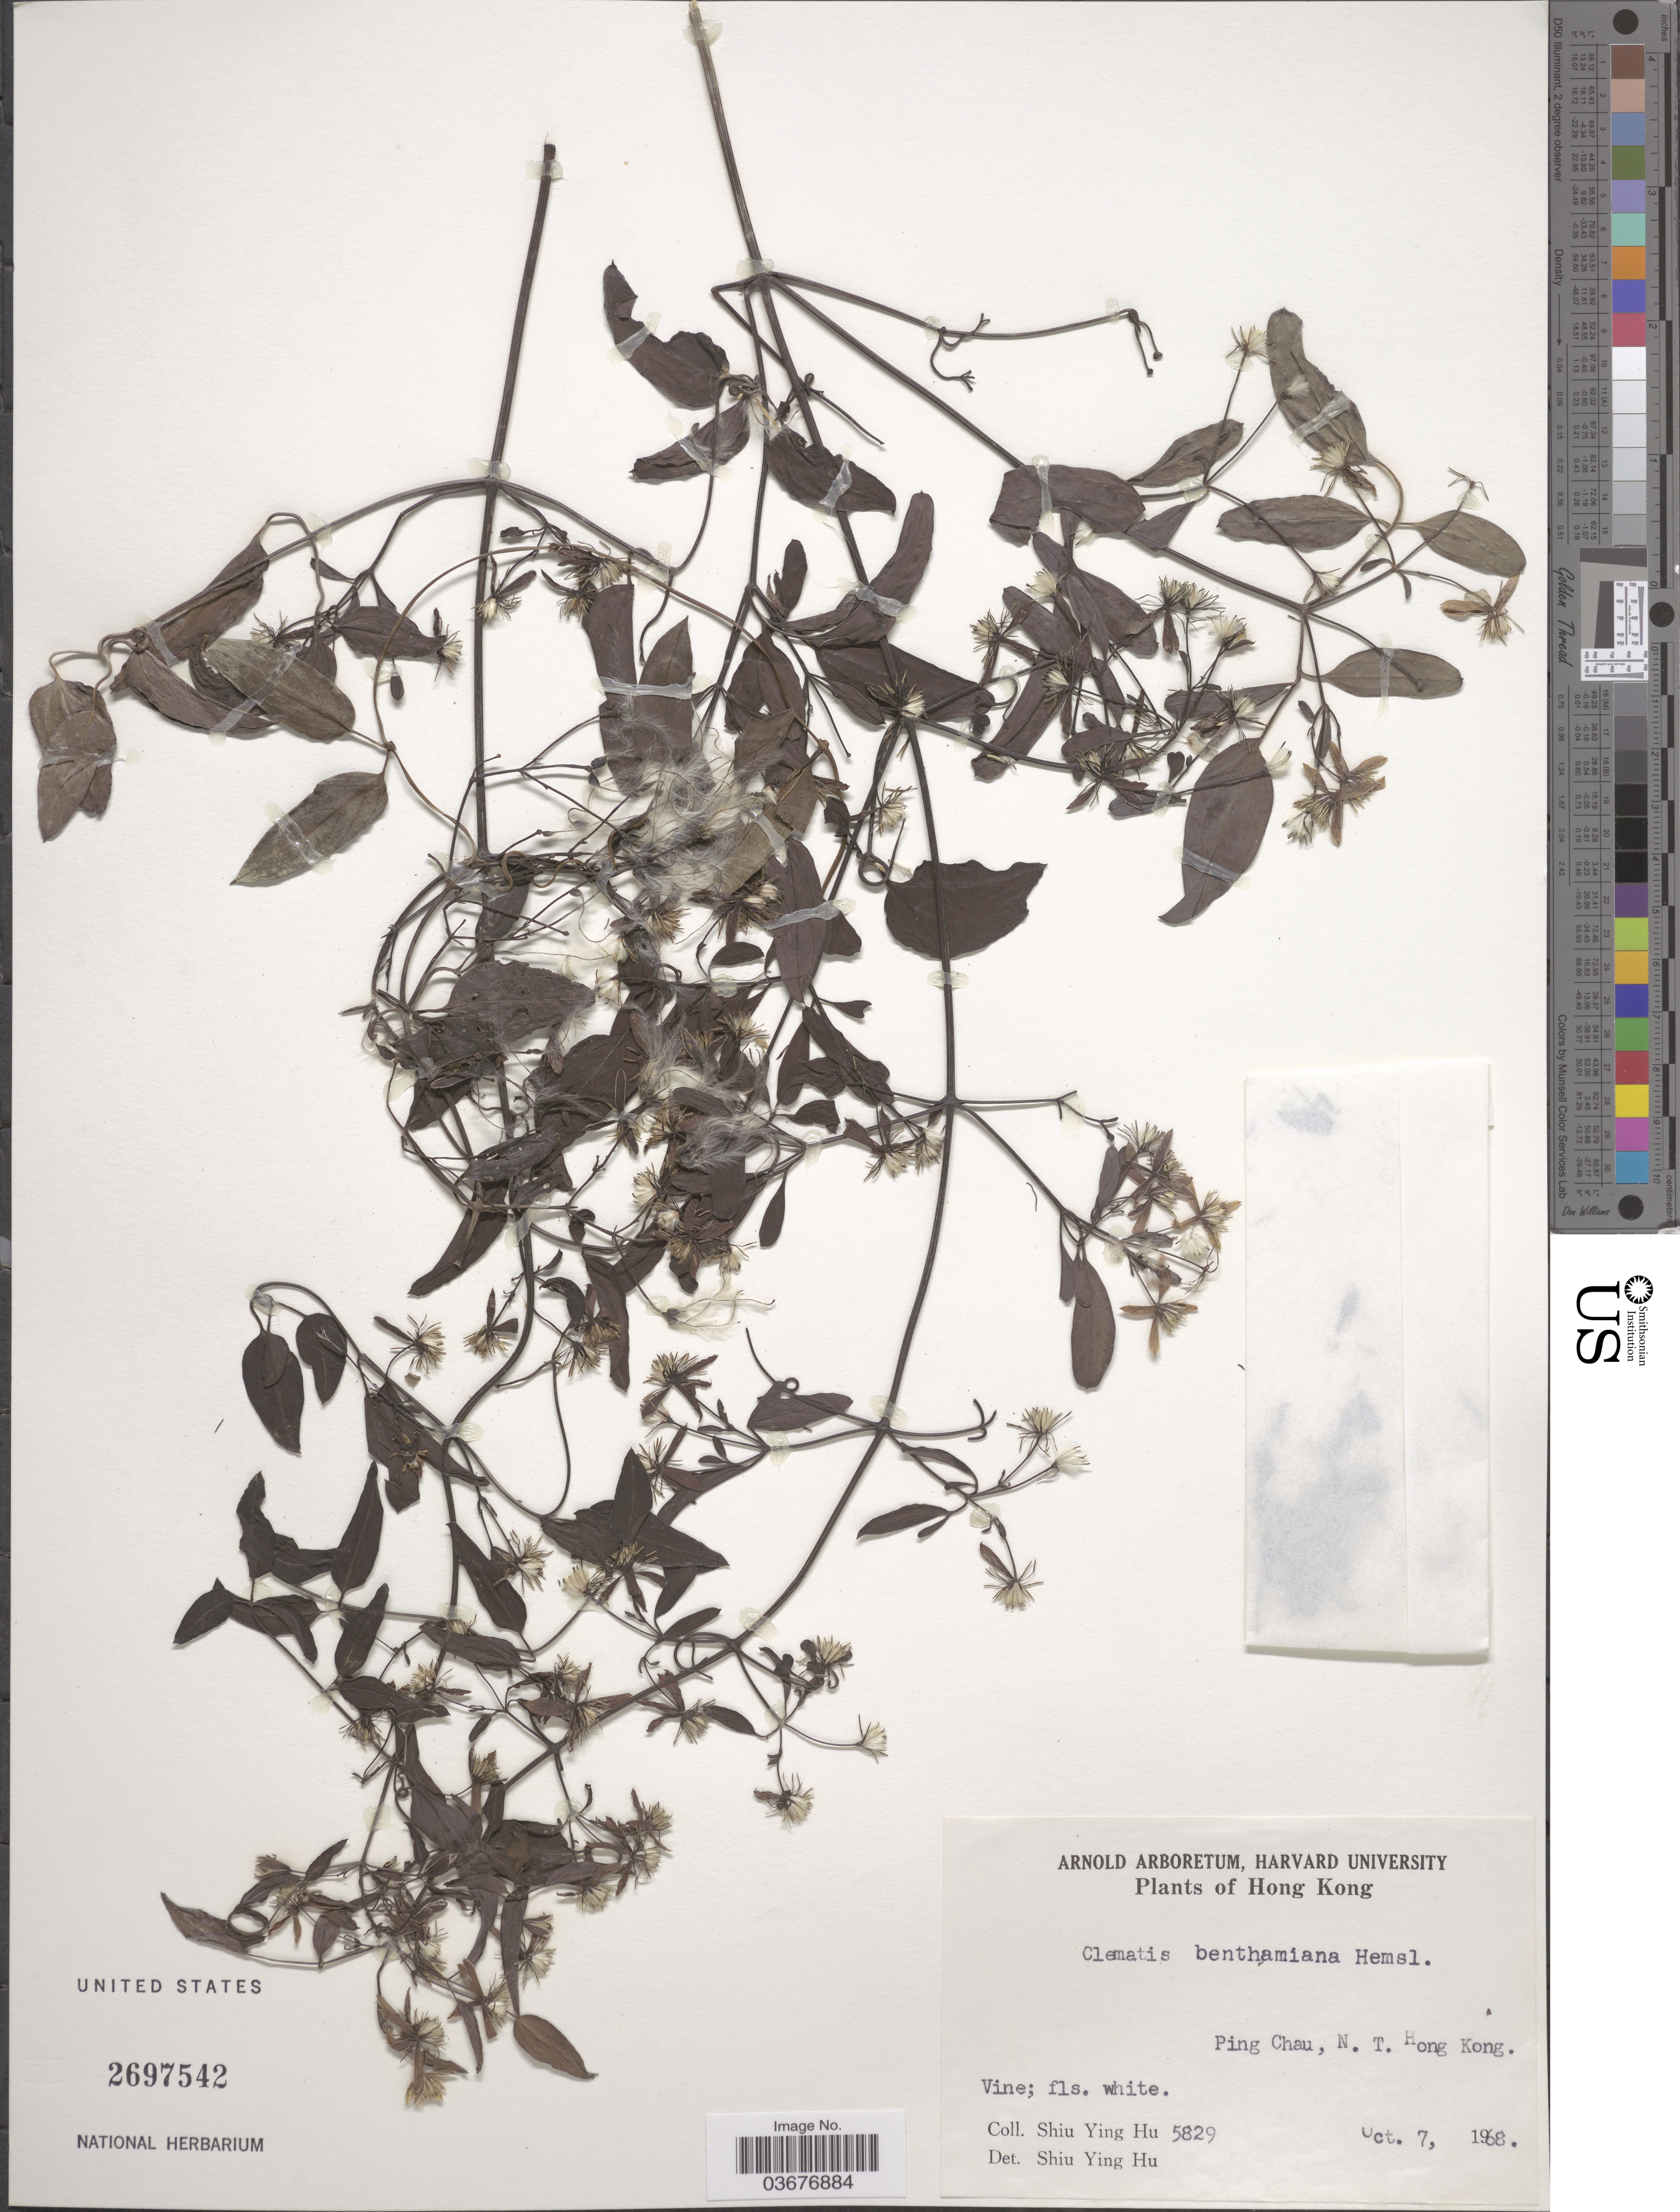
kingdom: Plantae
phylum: Tracheophyta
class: Magnoliopsida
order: Ranunculales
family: Ranunculaceae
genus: Clematis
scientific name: Clematis benthamiana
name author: Hemsl.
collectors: S. Y. Hu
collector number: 5829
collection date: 1968-10-07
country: China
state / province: Hong Kong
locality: Ping Chau, N. T. Hong Kong.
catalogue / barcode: US 2697542